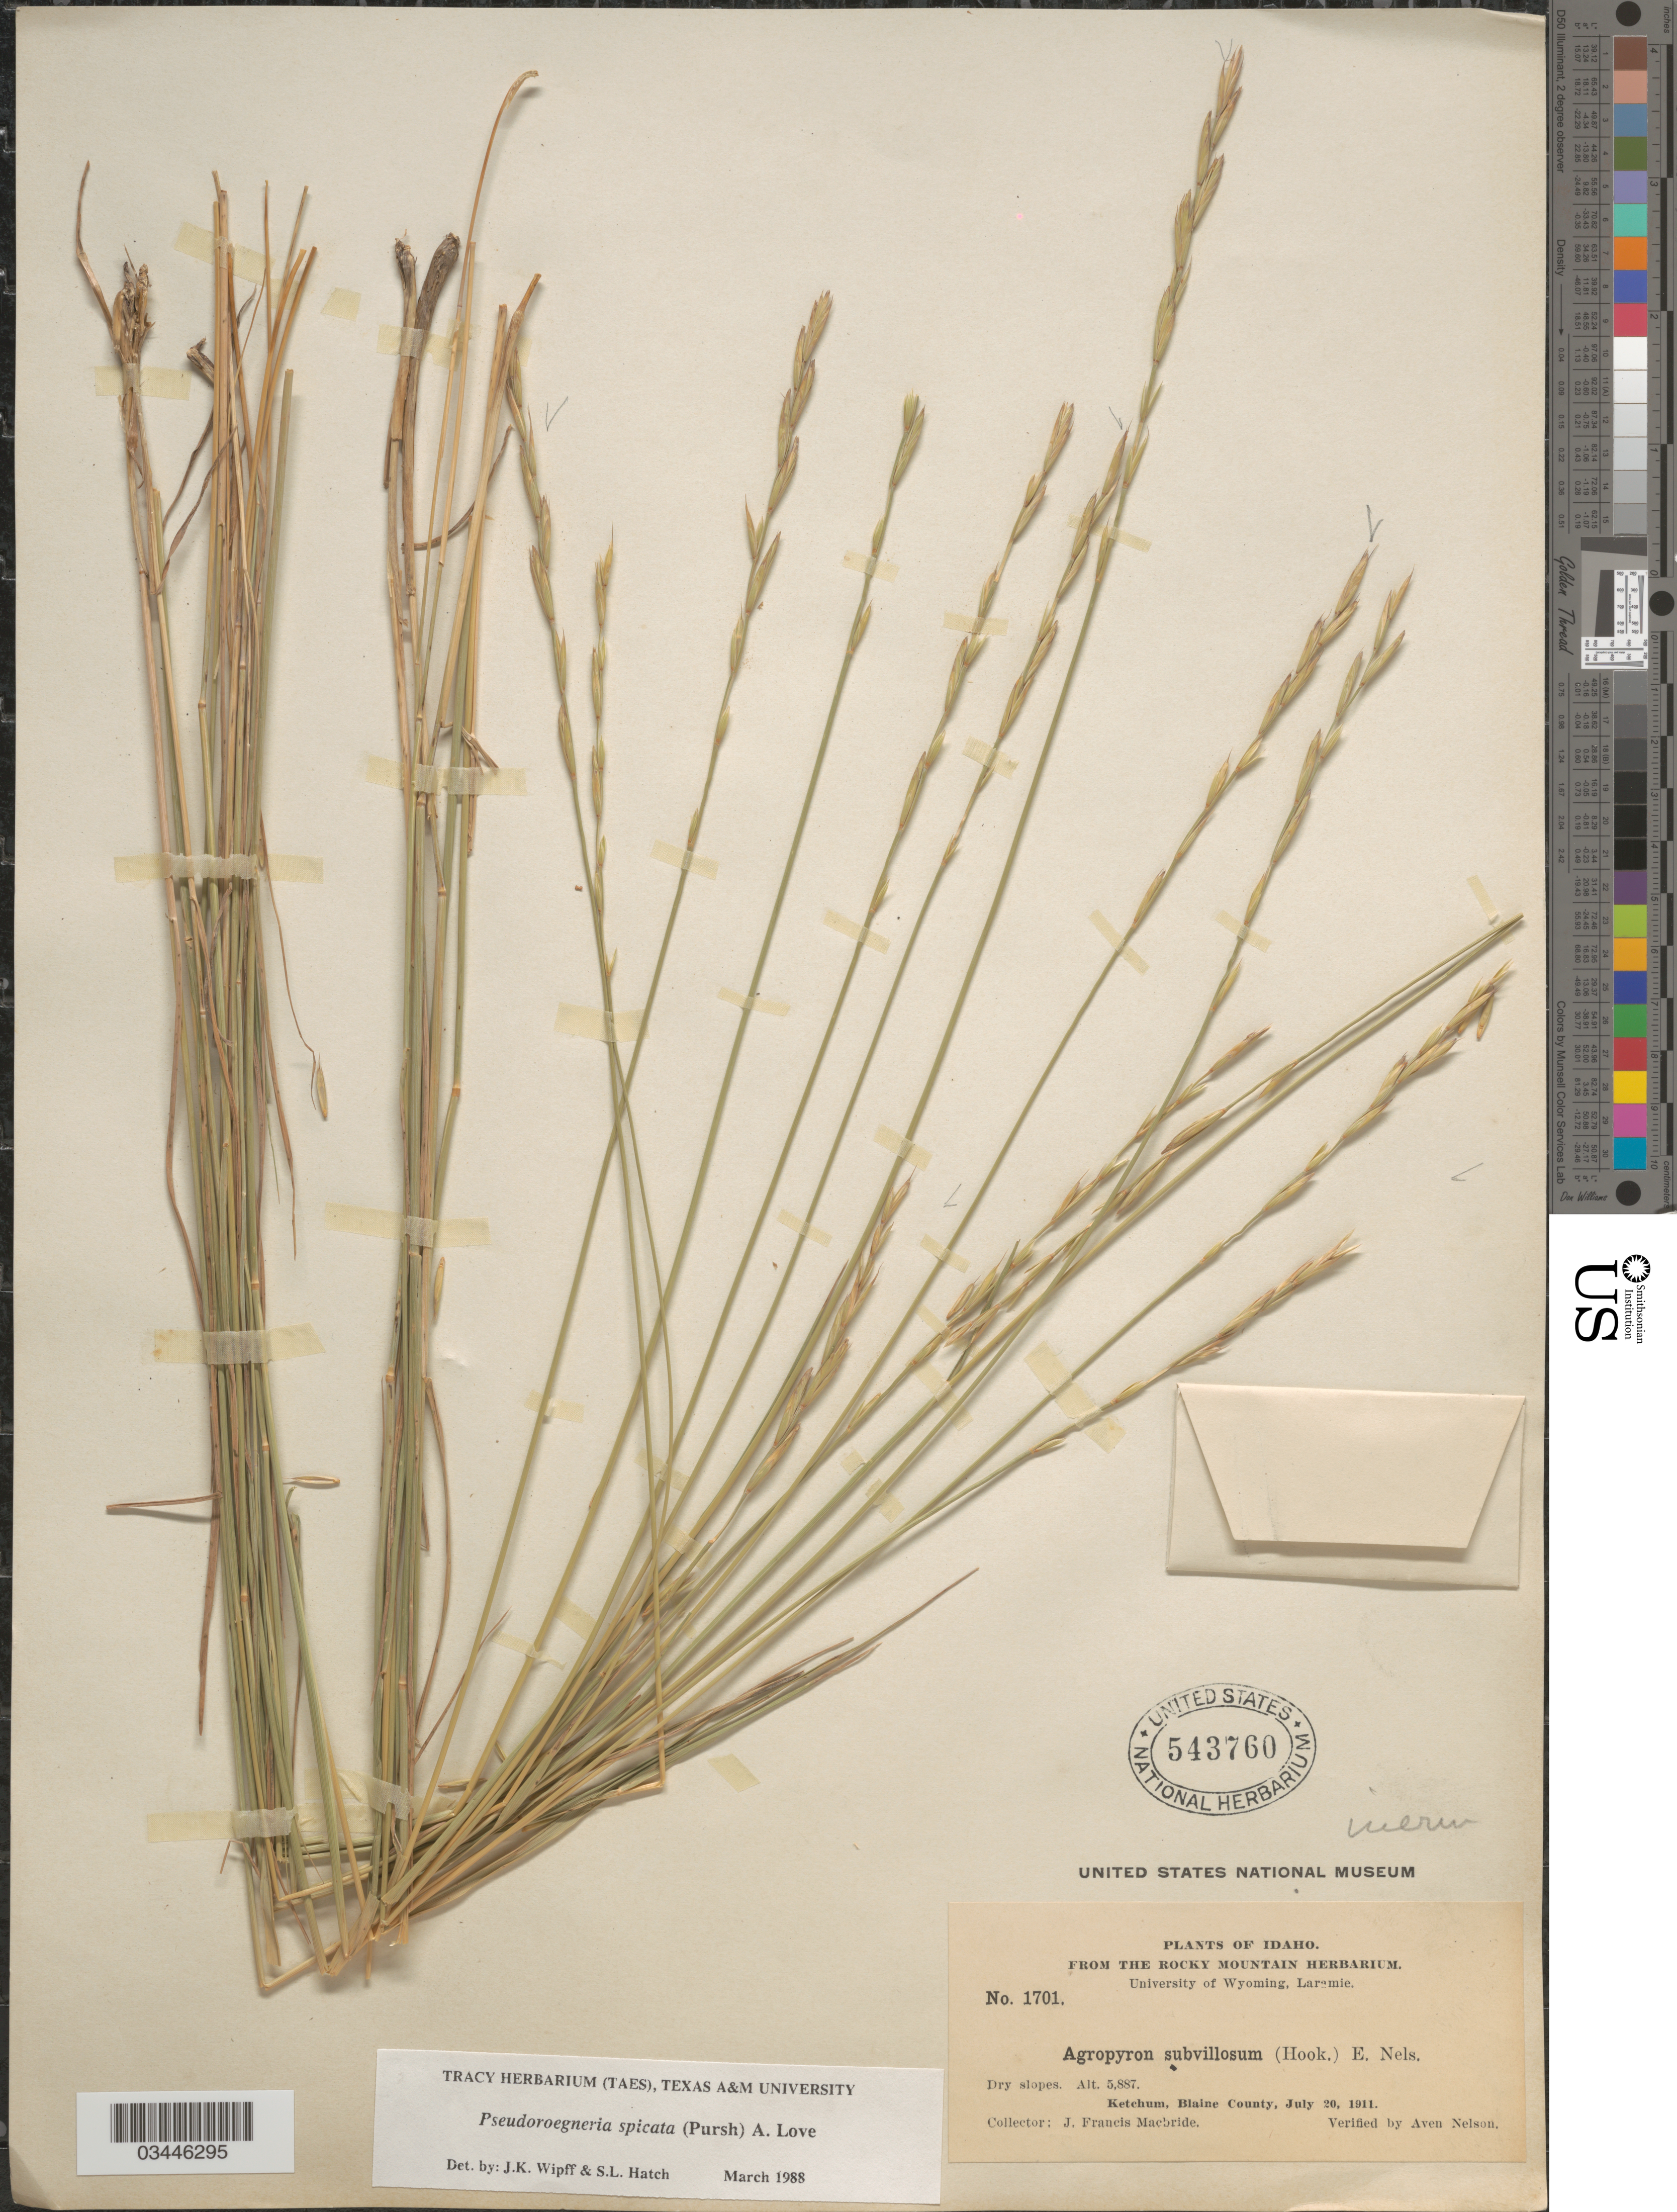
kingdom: Plantae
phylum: Tracheophyta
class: Liliopsida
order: Poales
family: Poaceae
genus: Pseudoroegneria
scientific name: Pseudoroegneria spicata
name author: (Pursh) Á. Löve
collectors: J. F. Macbride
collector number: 1701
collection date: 1911-07-20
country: United States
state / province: Idaho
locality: Dry slopes. Ketchum, Blaine County.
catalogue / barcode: US 543760